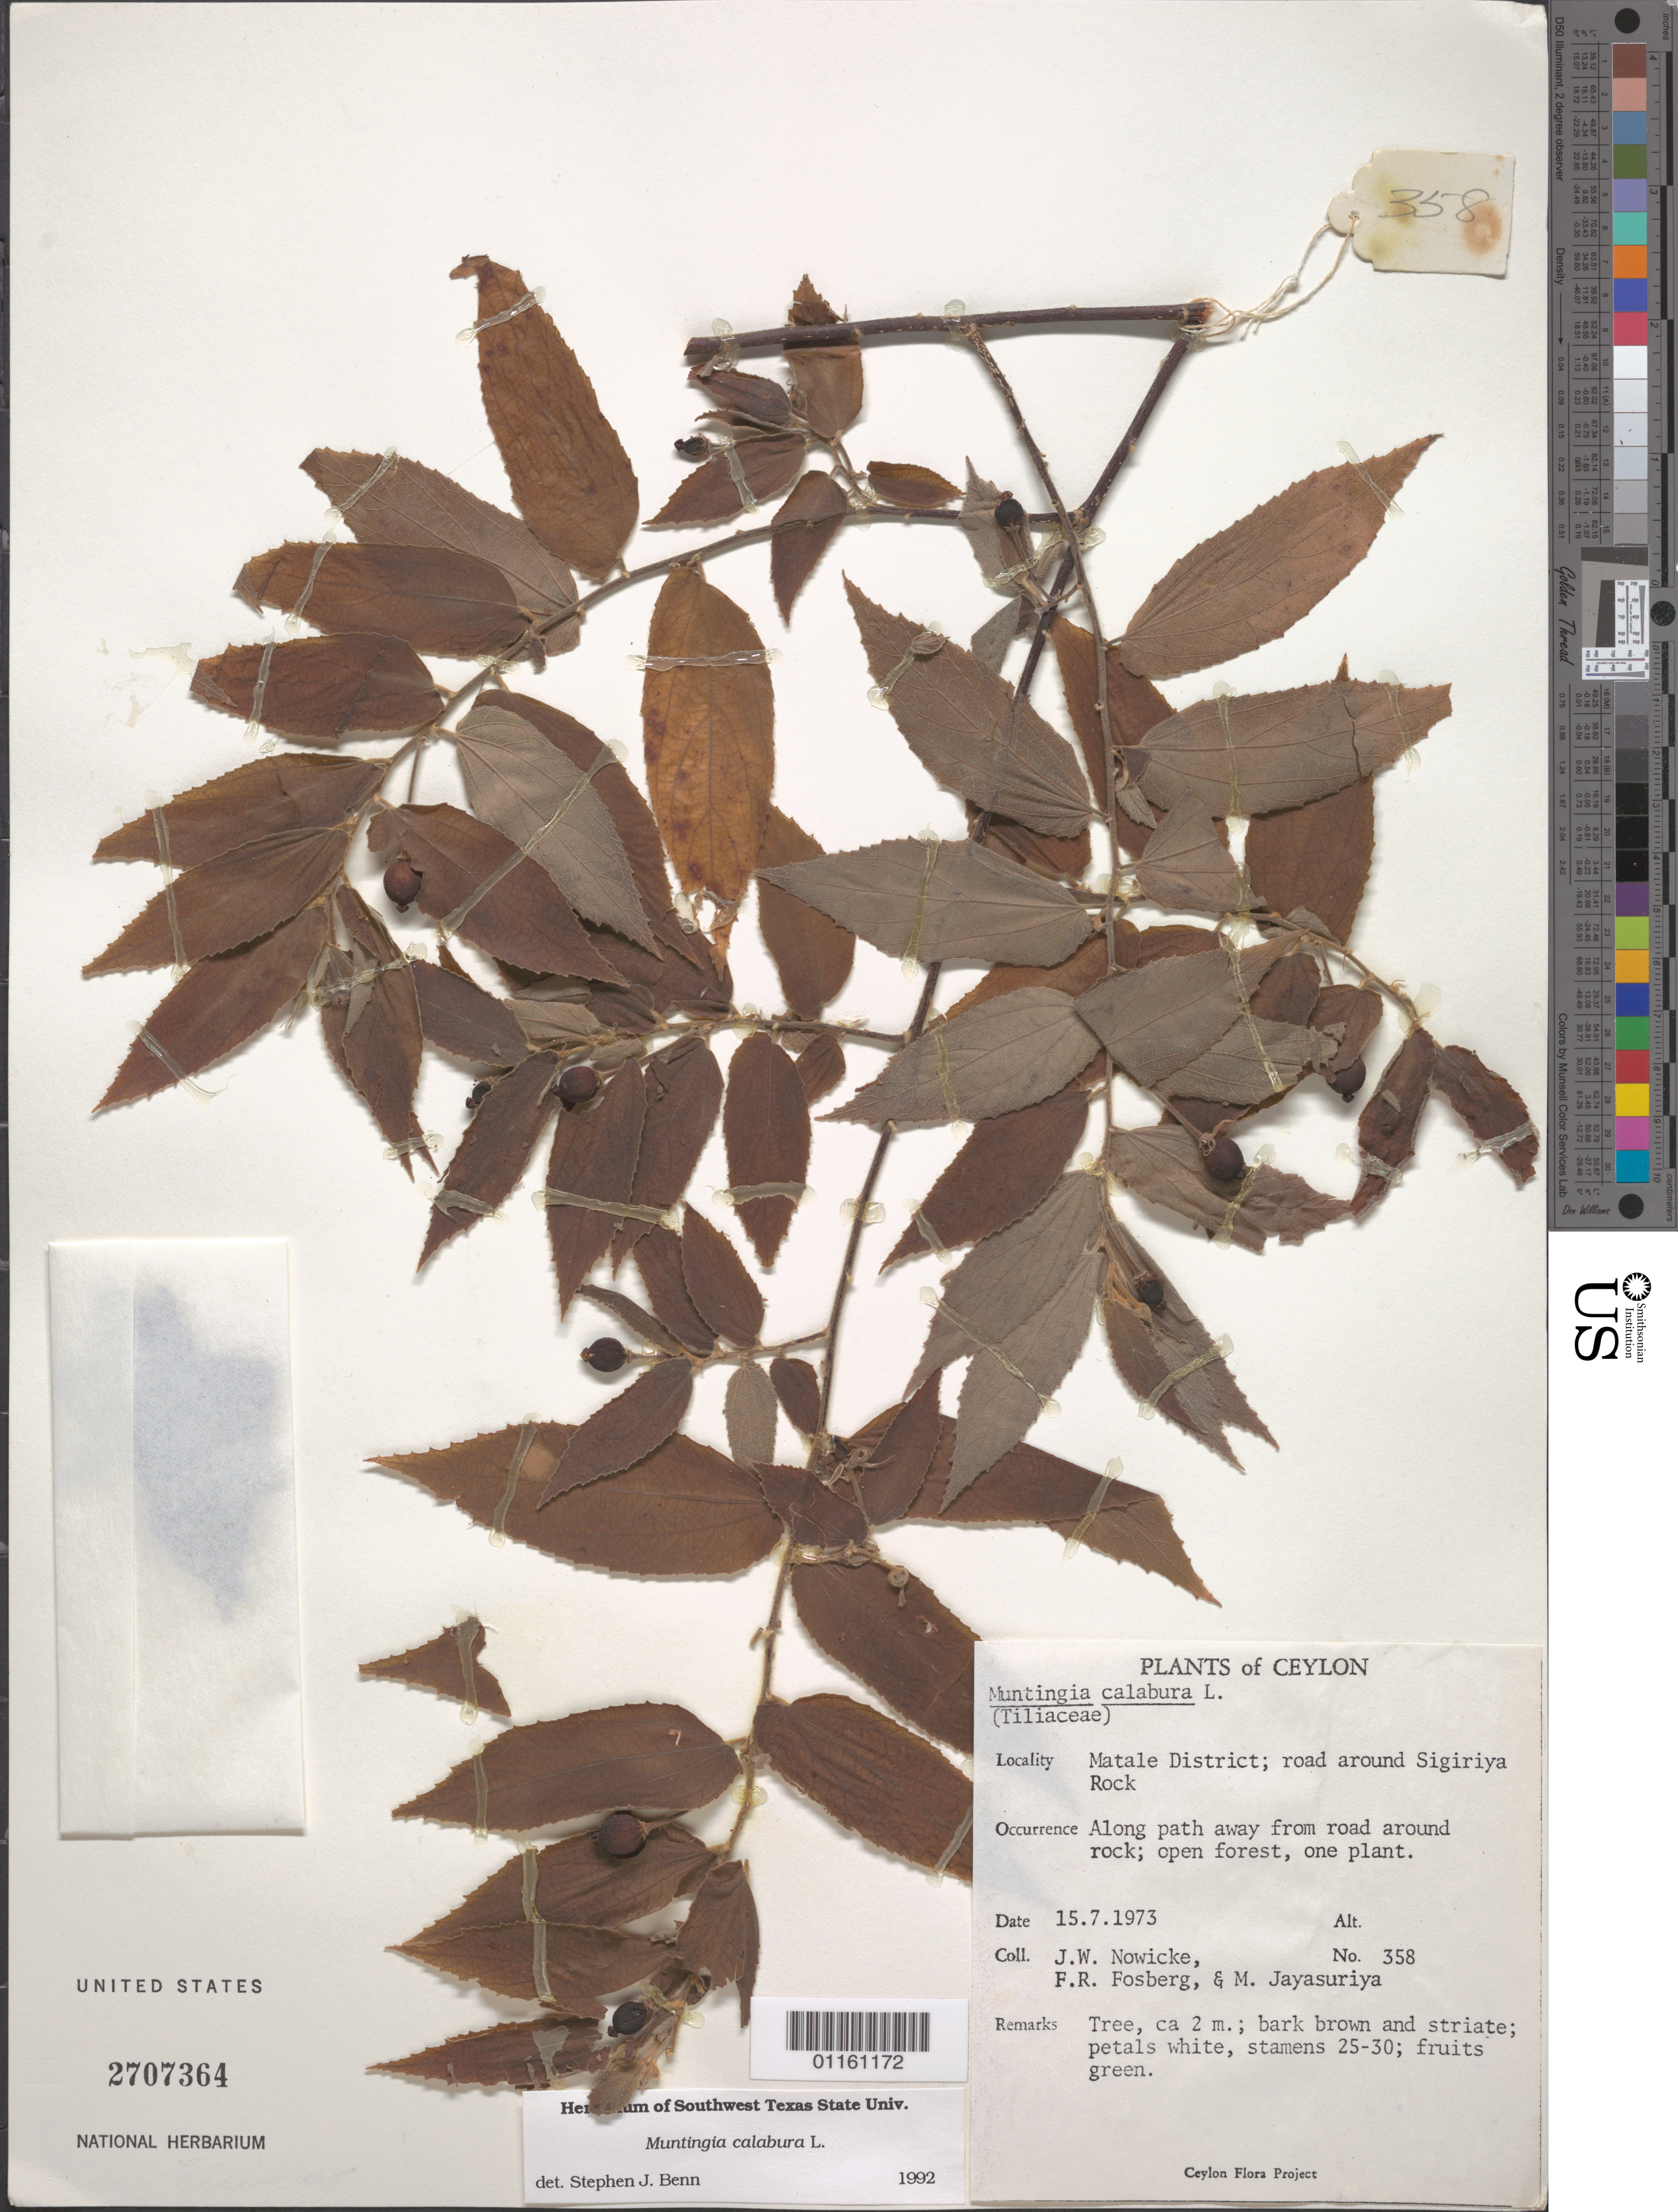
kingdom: Plantae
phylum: Tracheophyta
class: Magnoliopsida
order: Malvales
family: Muntingiaceae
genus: Muntingia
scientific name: Muntingia calabura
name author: L.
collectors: J. W. Nowicke, F. R. Fosberg & M. Jayasuriya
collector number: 358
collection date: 1973-07-15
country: Sri Lanka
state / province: Central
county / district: Matale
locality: road around Sigiriya Rock.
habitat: Along path away from road around rock; open forest.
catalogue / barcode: US 2707364